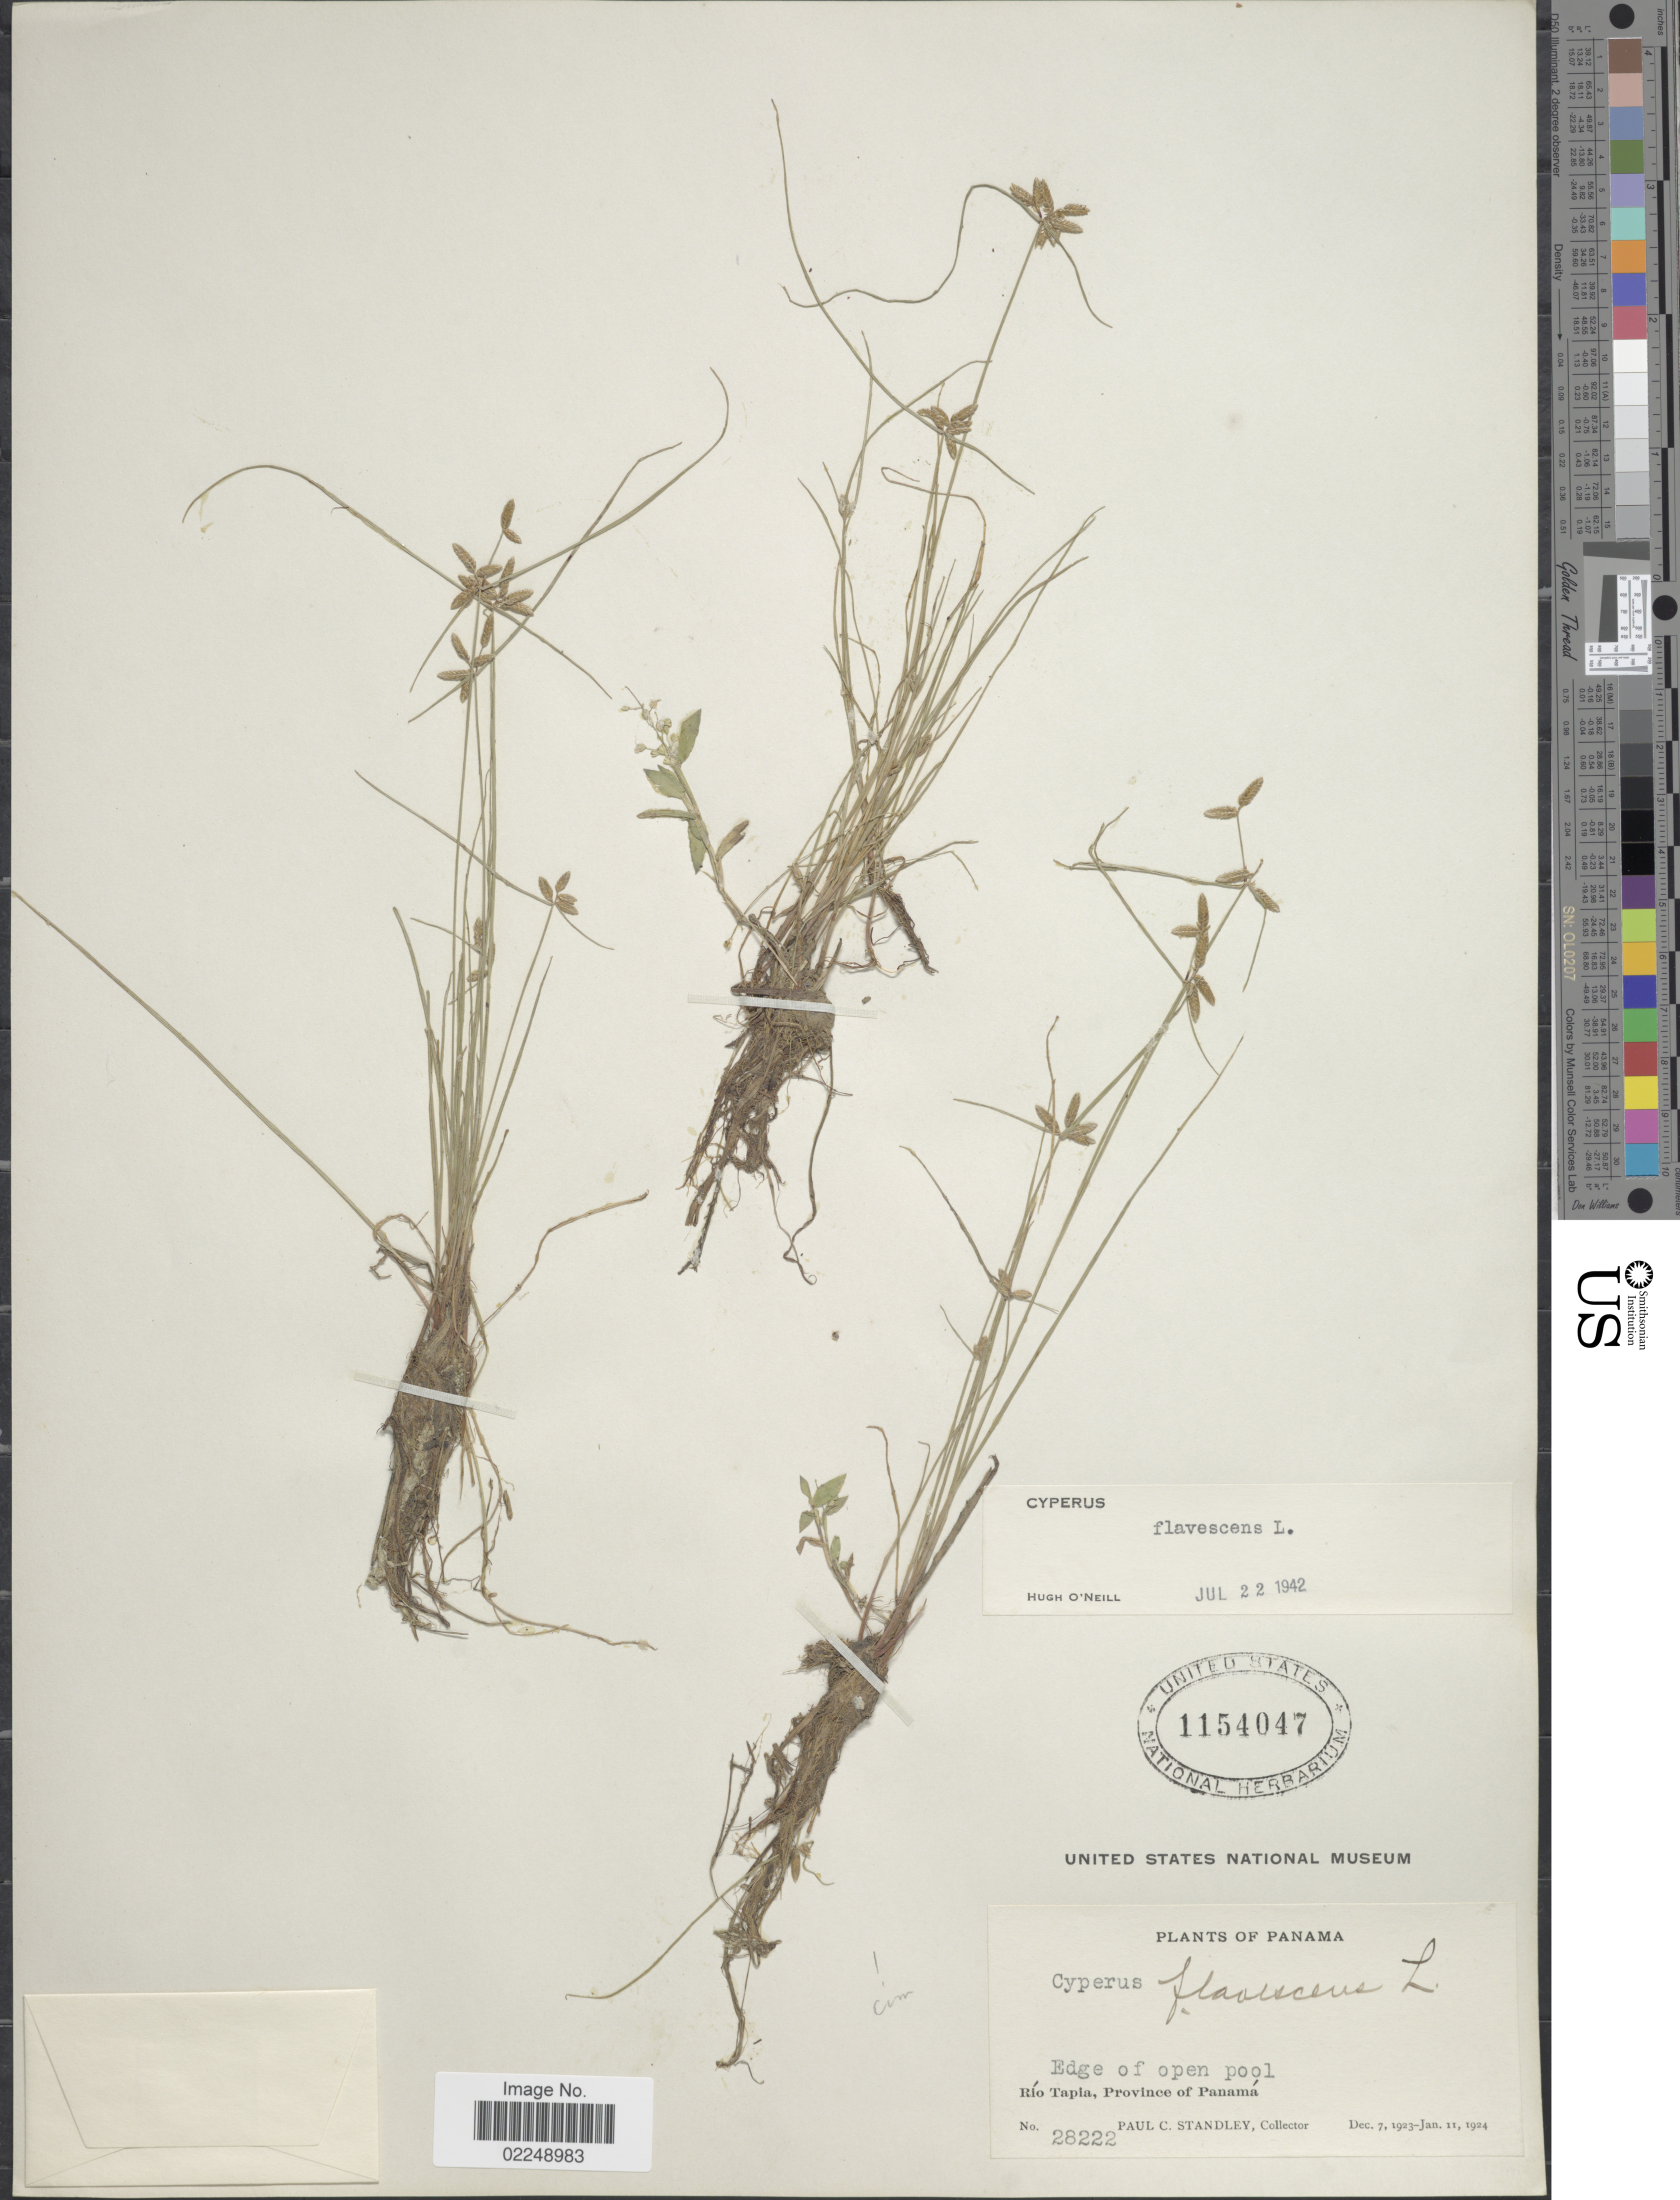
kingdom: Plantae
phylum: Tracheophyta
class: Liliopsida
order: Poales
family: Cyperaceae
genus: Cyperus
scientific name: Cyperus flavescens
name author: L.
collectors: P. C. Standley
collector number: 28222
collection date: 1923-12-07/1924-01-11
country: Panama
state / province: Panamá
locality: Rio Tapia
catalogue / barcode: US 1154047